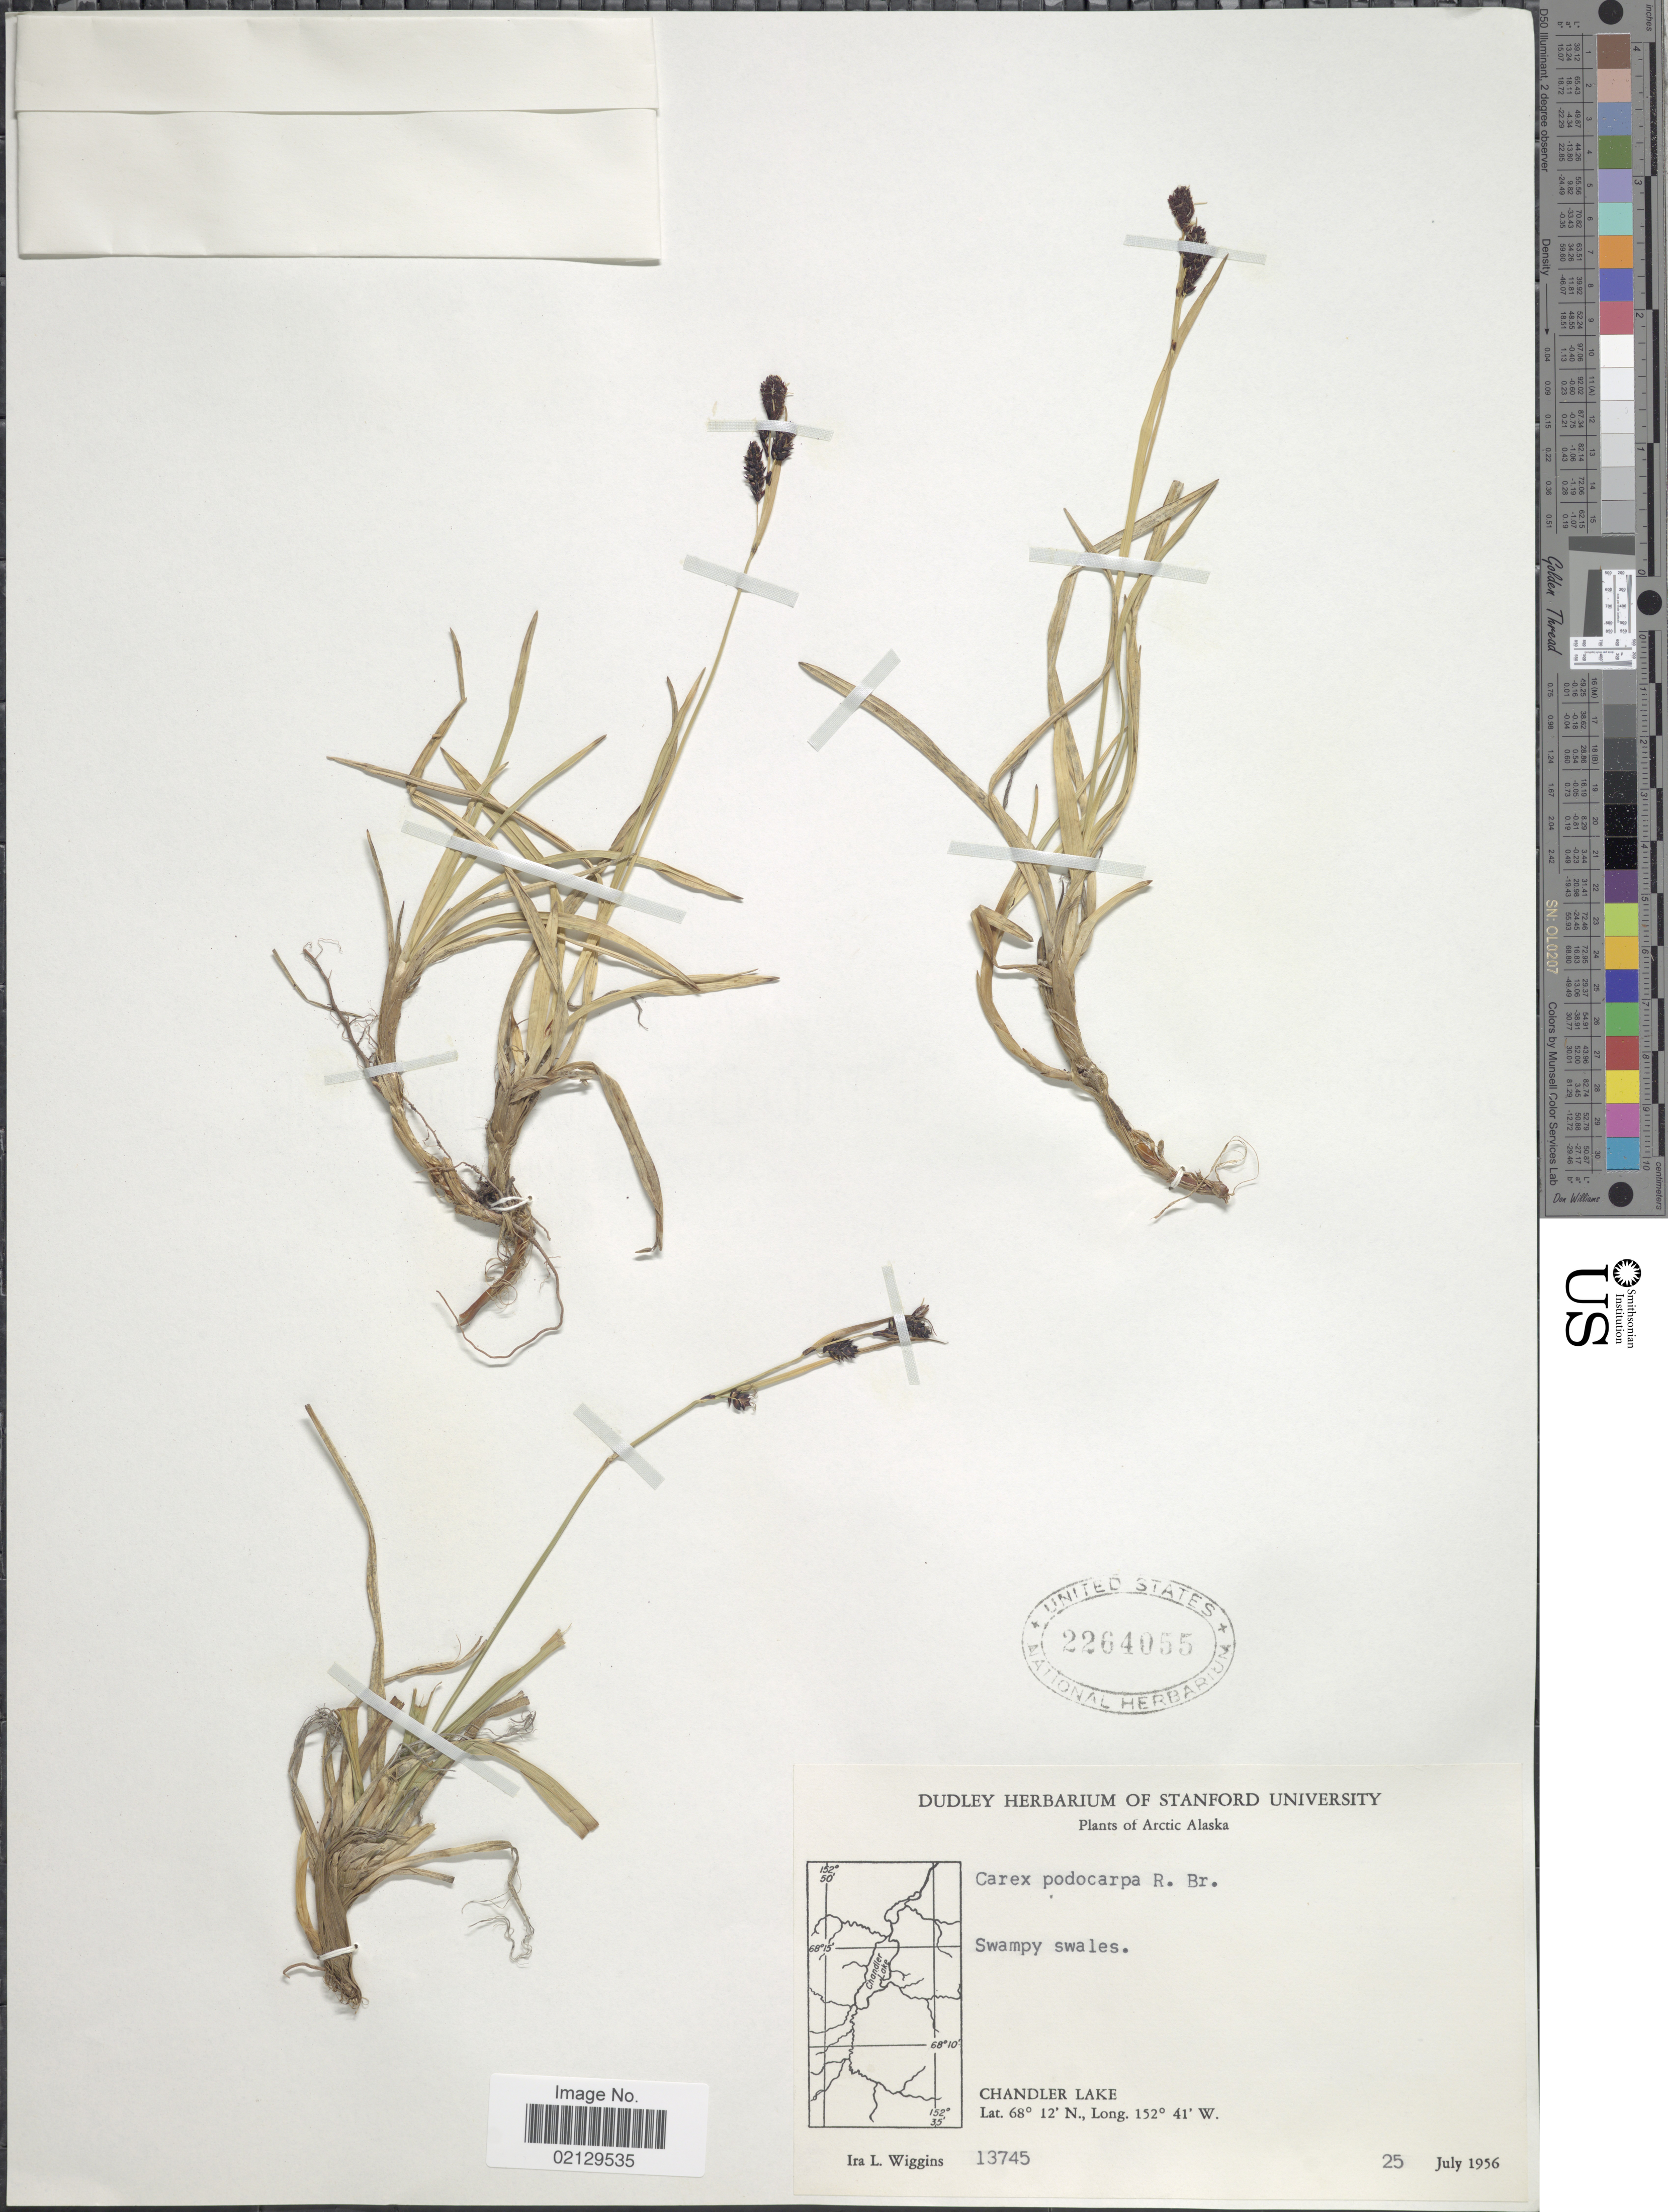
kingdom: Plantae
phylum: Tracheophyta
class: Liliopsida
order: Poales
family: Cyperaceae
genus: Carex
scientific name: Carex podocarpa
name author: R. Br.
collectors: I. L. Wiggins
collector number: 13745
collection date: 1956-07-25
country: United States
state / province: Alaska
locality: Arctic Alaska, Chandler Lake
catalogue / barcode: US 2264055